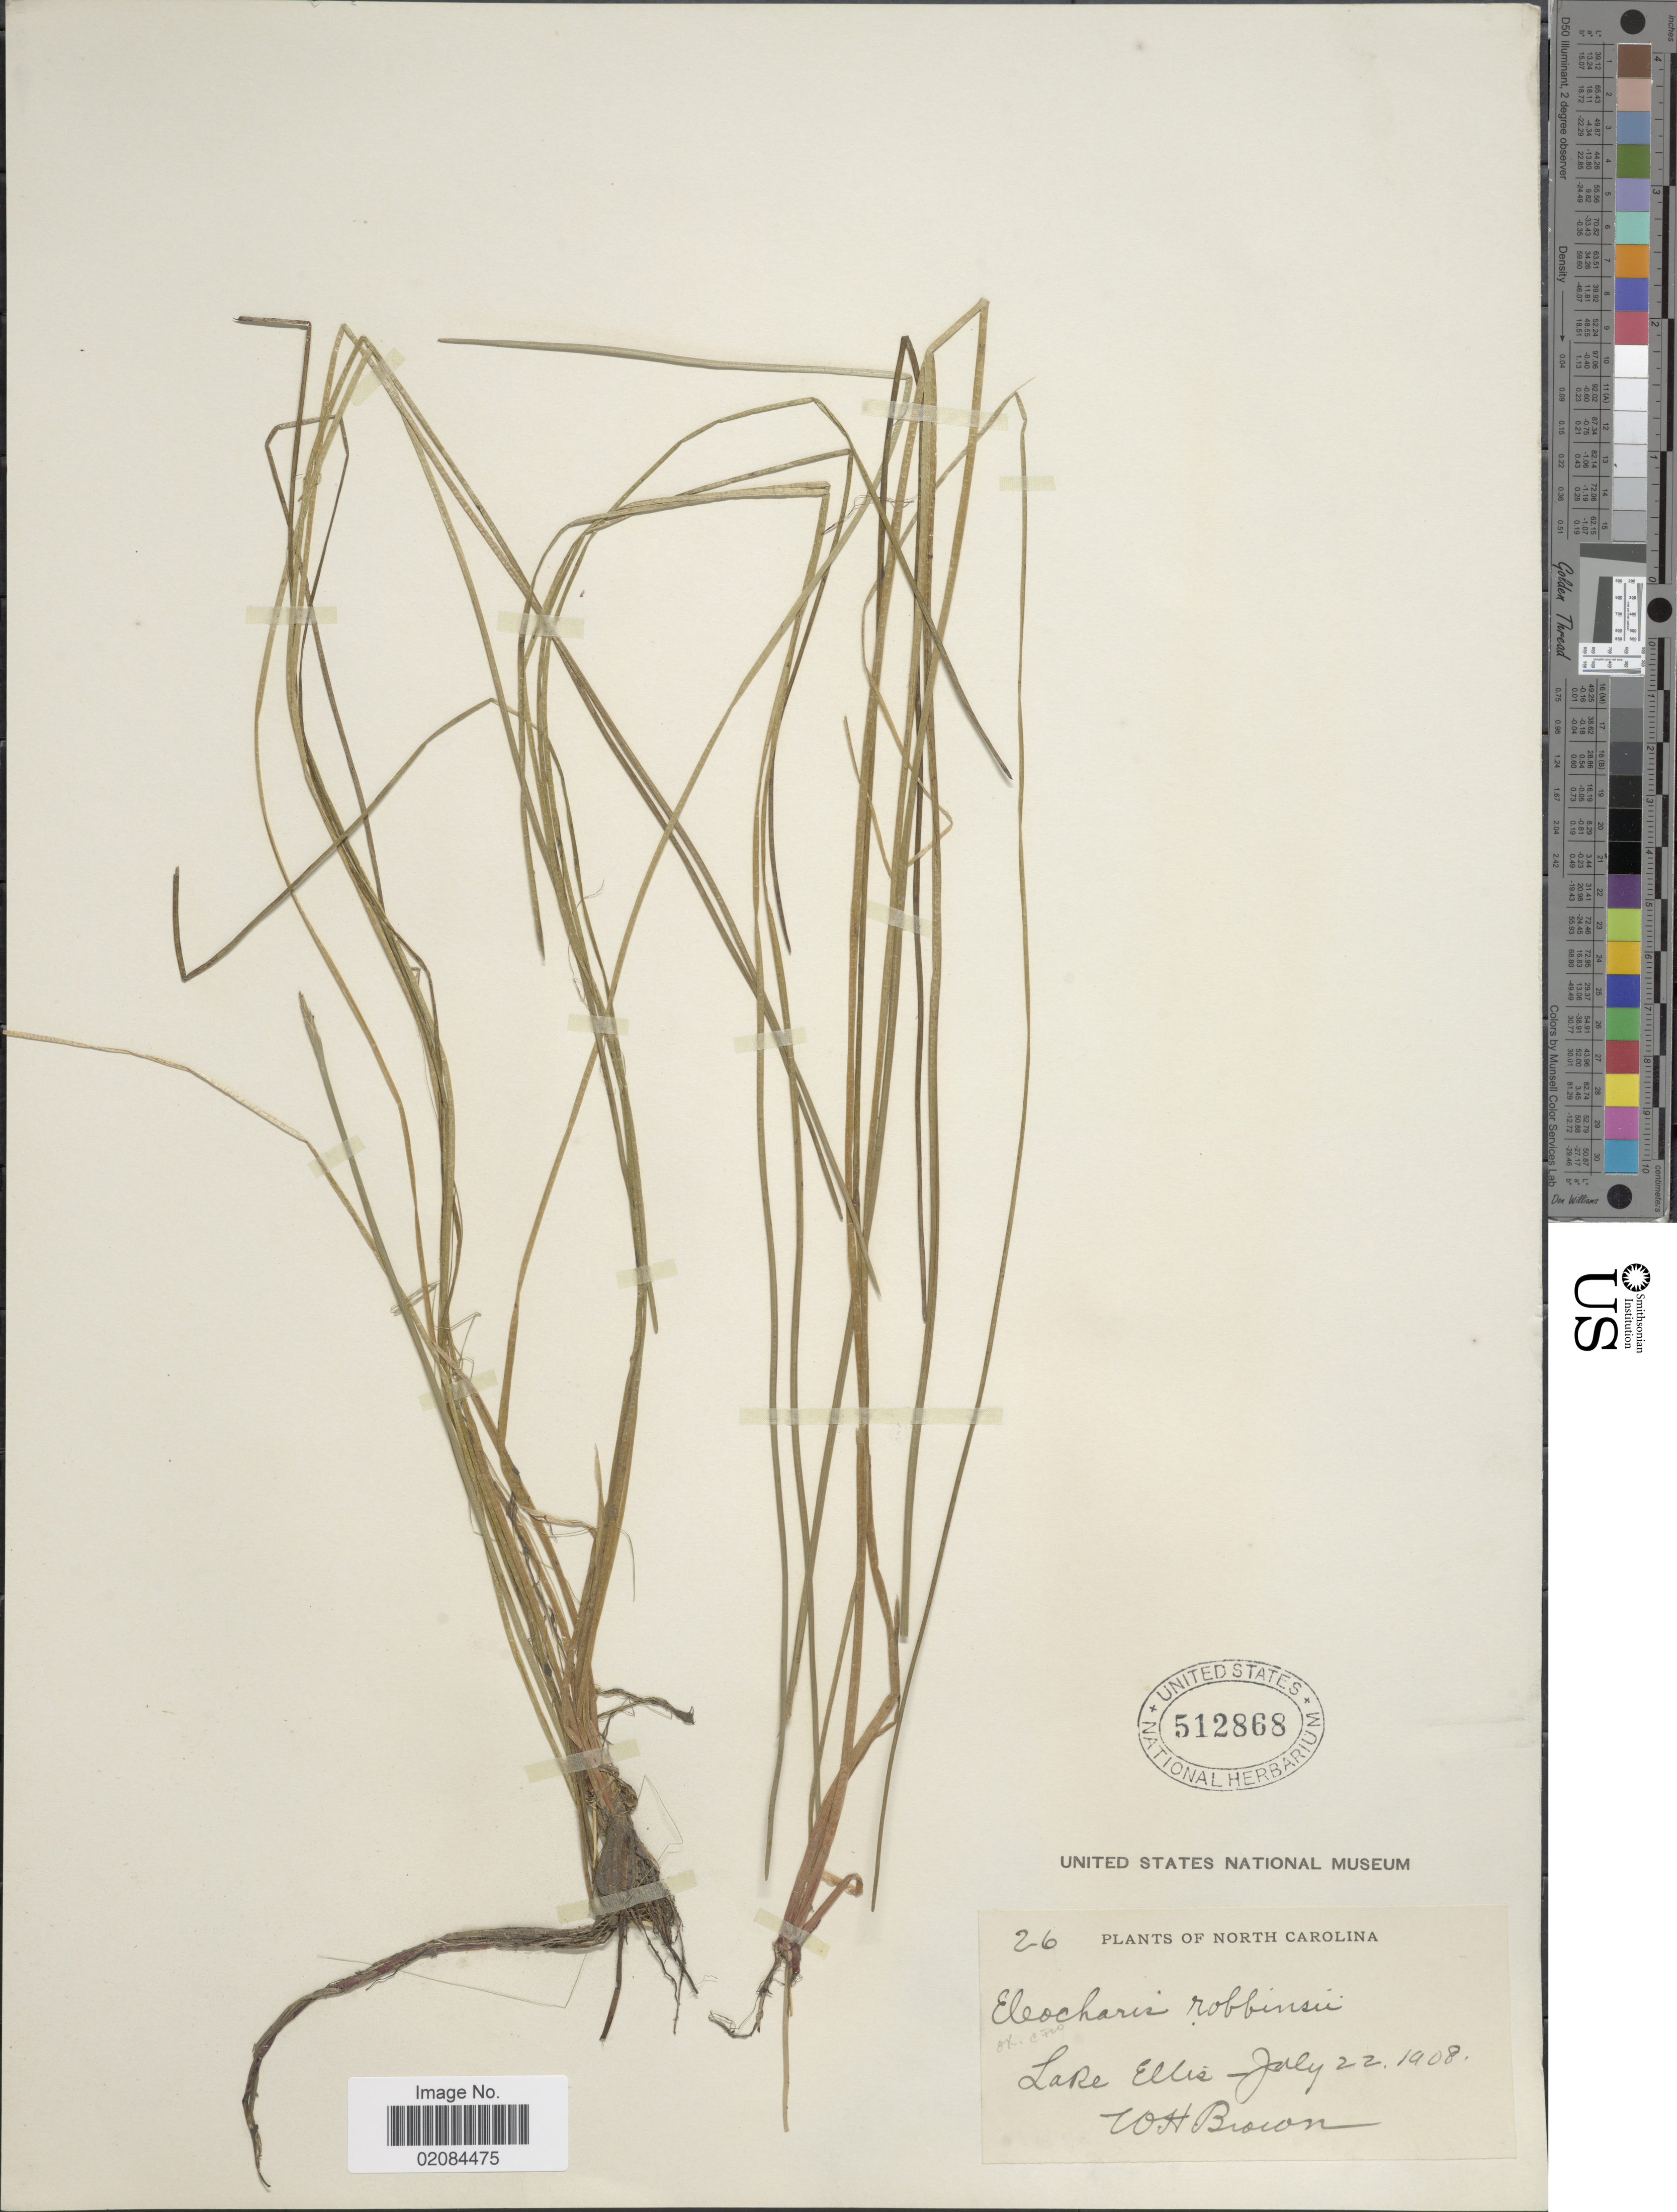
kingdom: Plantae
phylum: Tracheophyta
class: Liliopsida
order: Poales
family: Cyperaceae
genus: Eleocharis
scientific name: Eleocharis robbinsii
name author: Oakes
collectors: W. H. Brown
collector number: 26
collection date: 1908-07-22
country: United States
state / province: North Carolina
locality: Lake Ellis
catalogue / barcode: US 512868